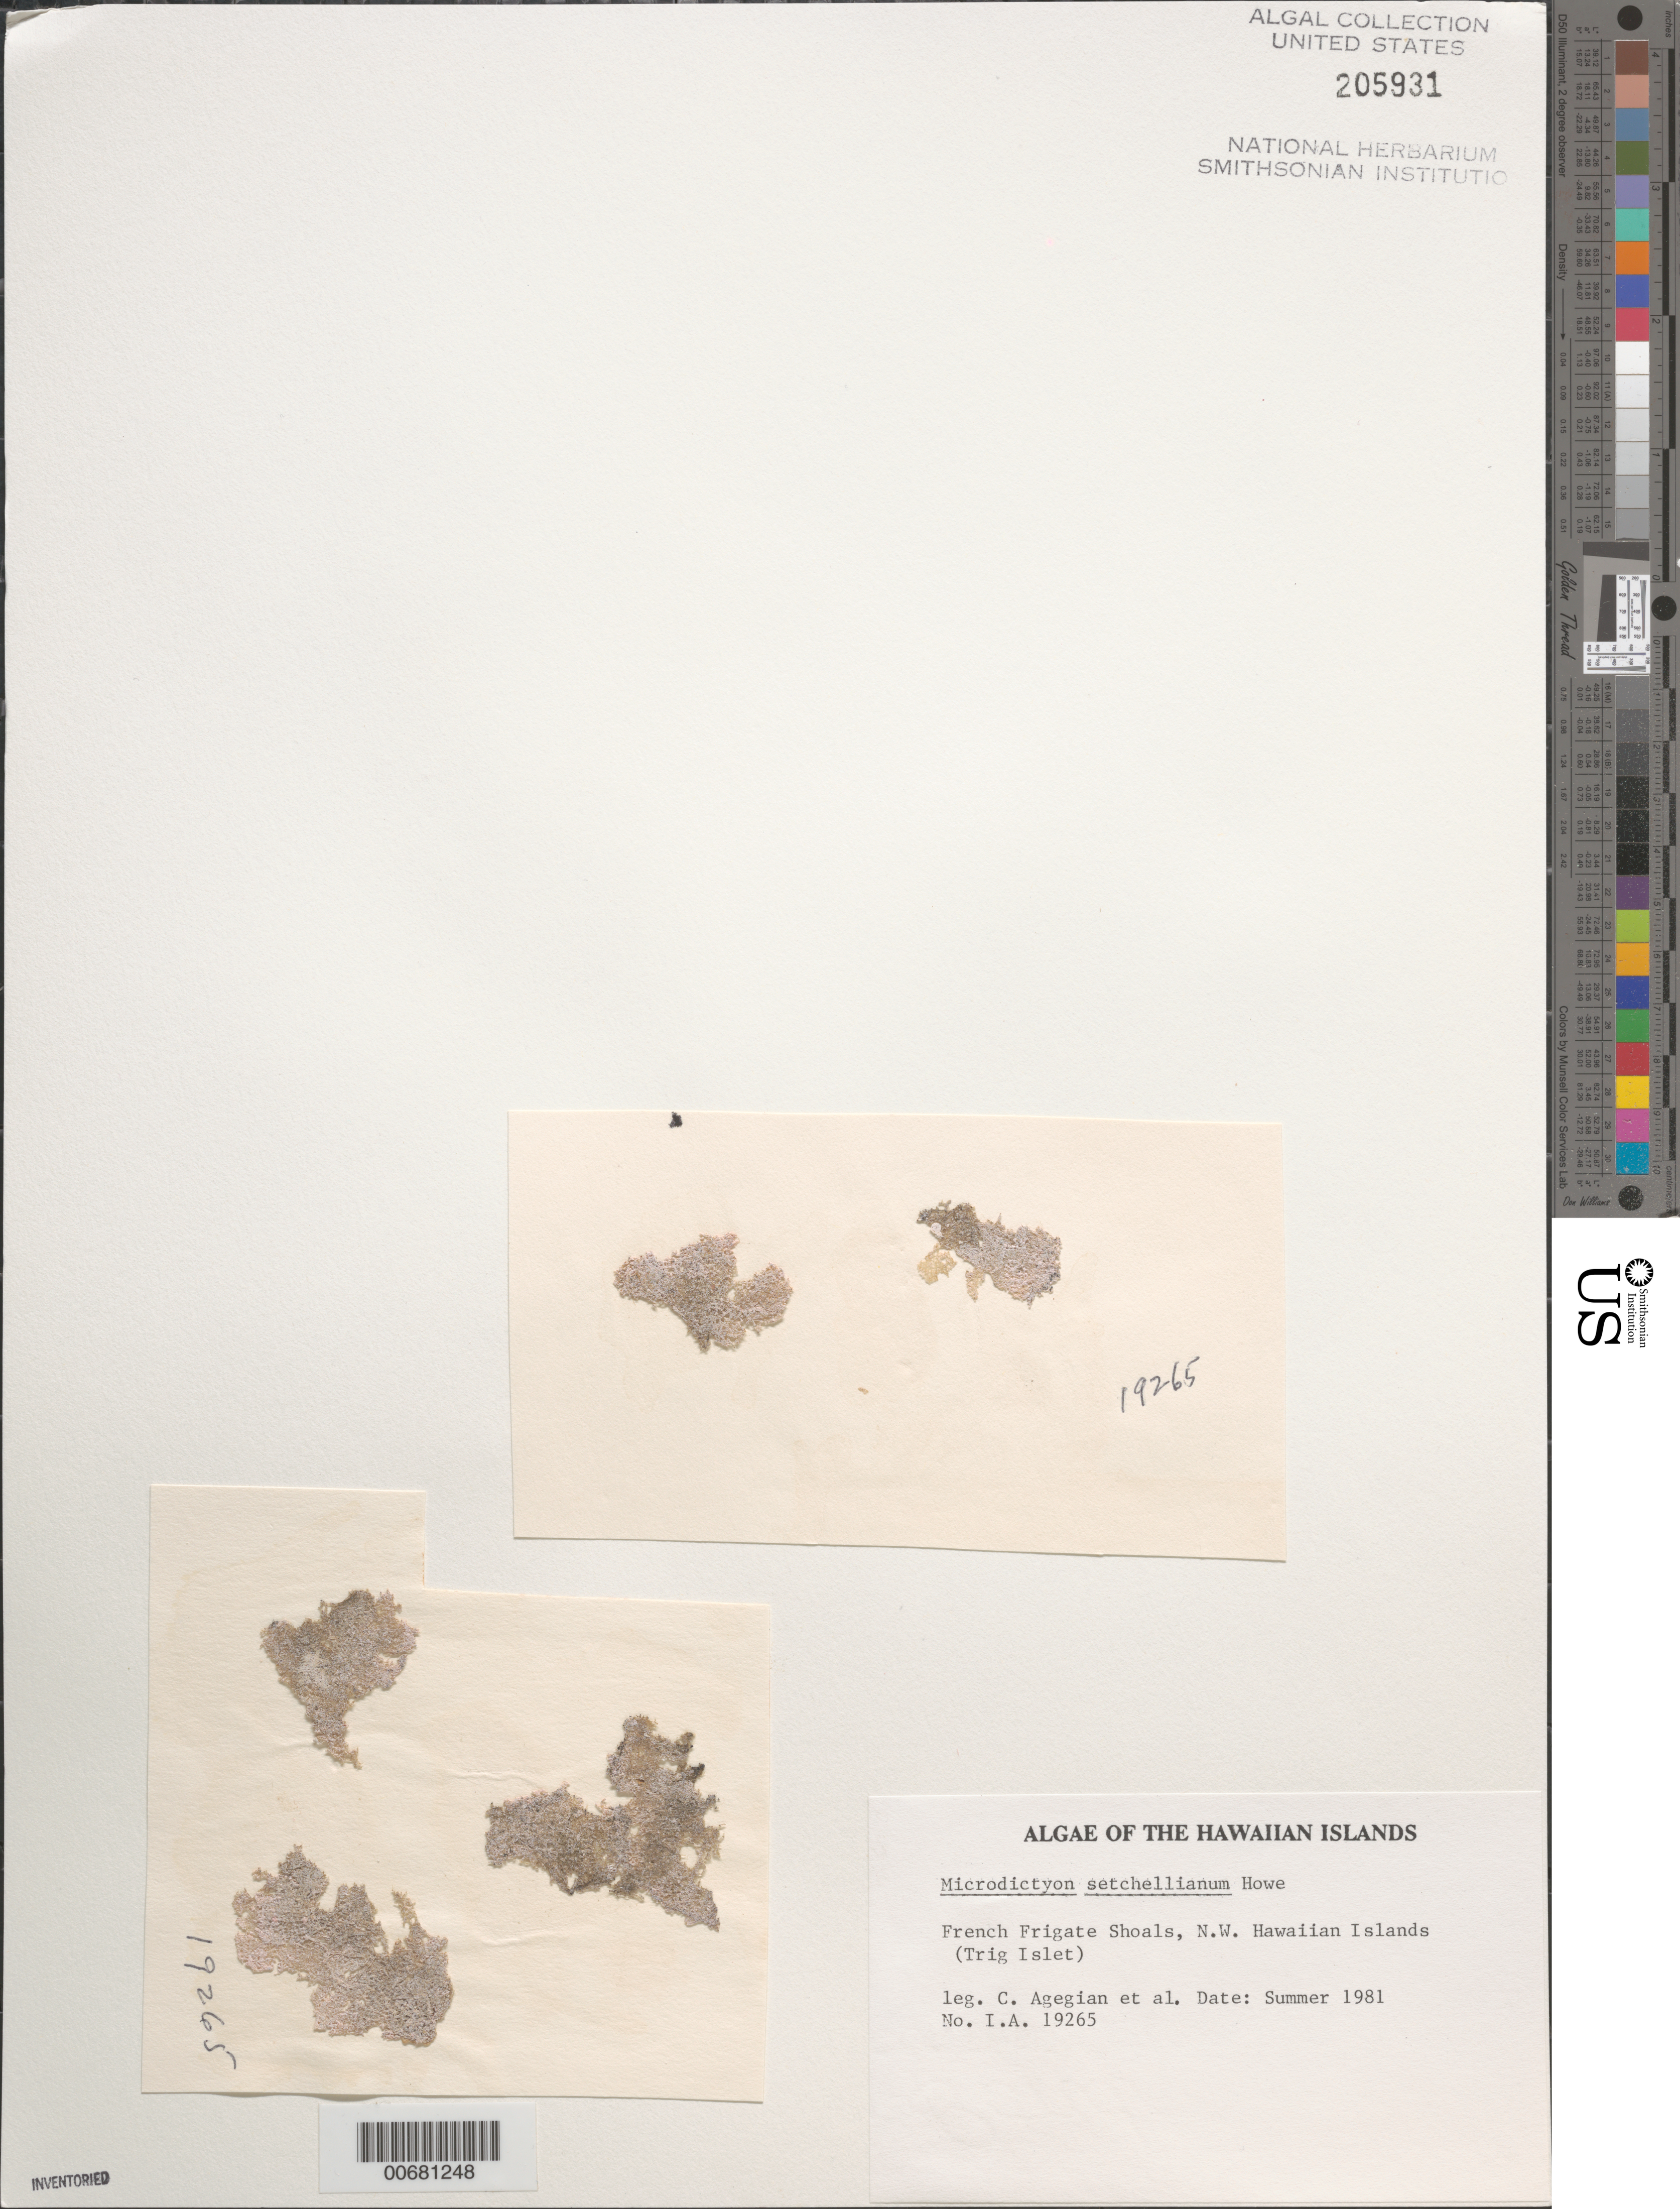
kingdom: Plantae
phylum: Chlorophyta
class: Ulvophyceae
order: Cladophorales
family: Anadyomenaceae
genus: Microdictyon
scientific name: Microdictyon setchellianum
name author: M. Howe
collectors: C. Agegian et al.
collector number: IAA 19265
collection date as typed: Sum 1981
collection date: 1981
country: United States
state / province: Hawaii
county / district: Honolulu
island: French Frigate Shoals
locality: Trig Islet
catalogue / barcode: US 205931